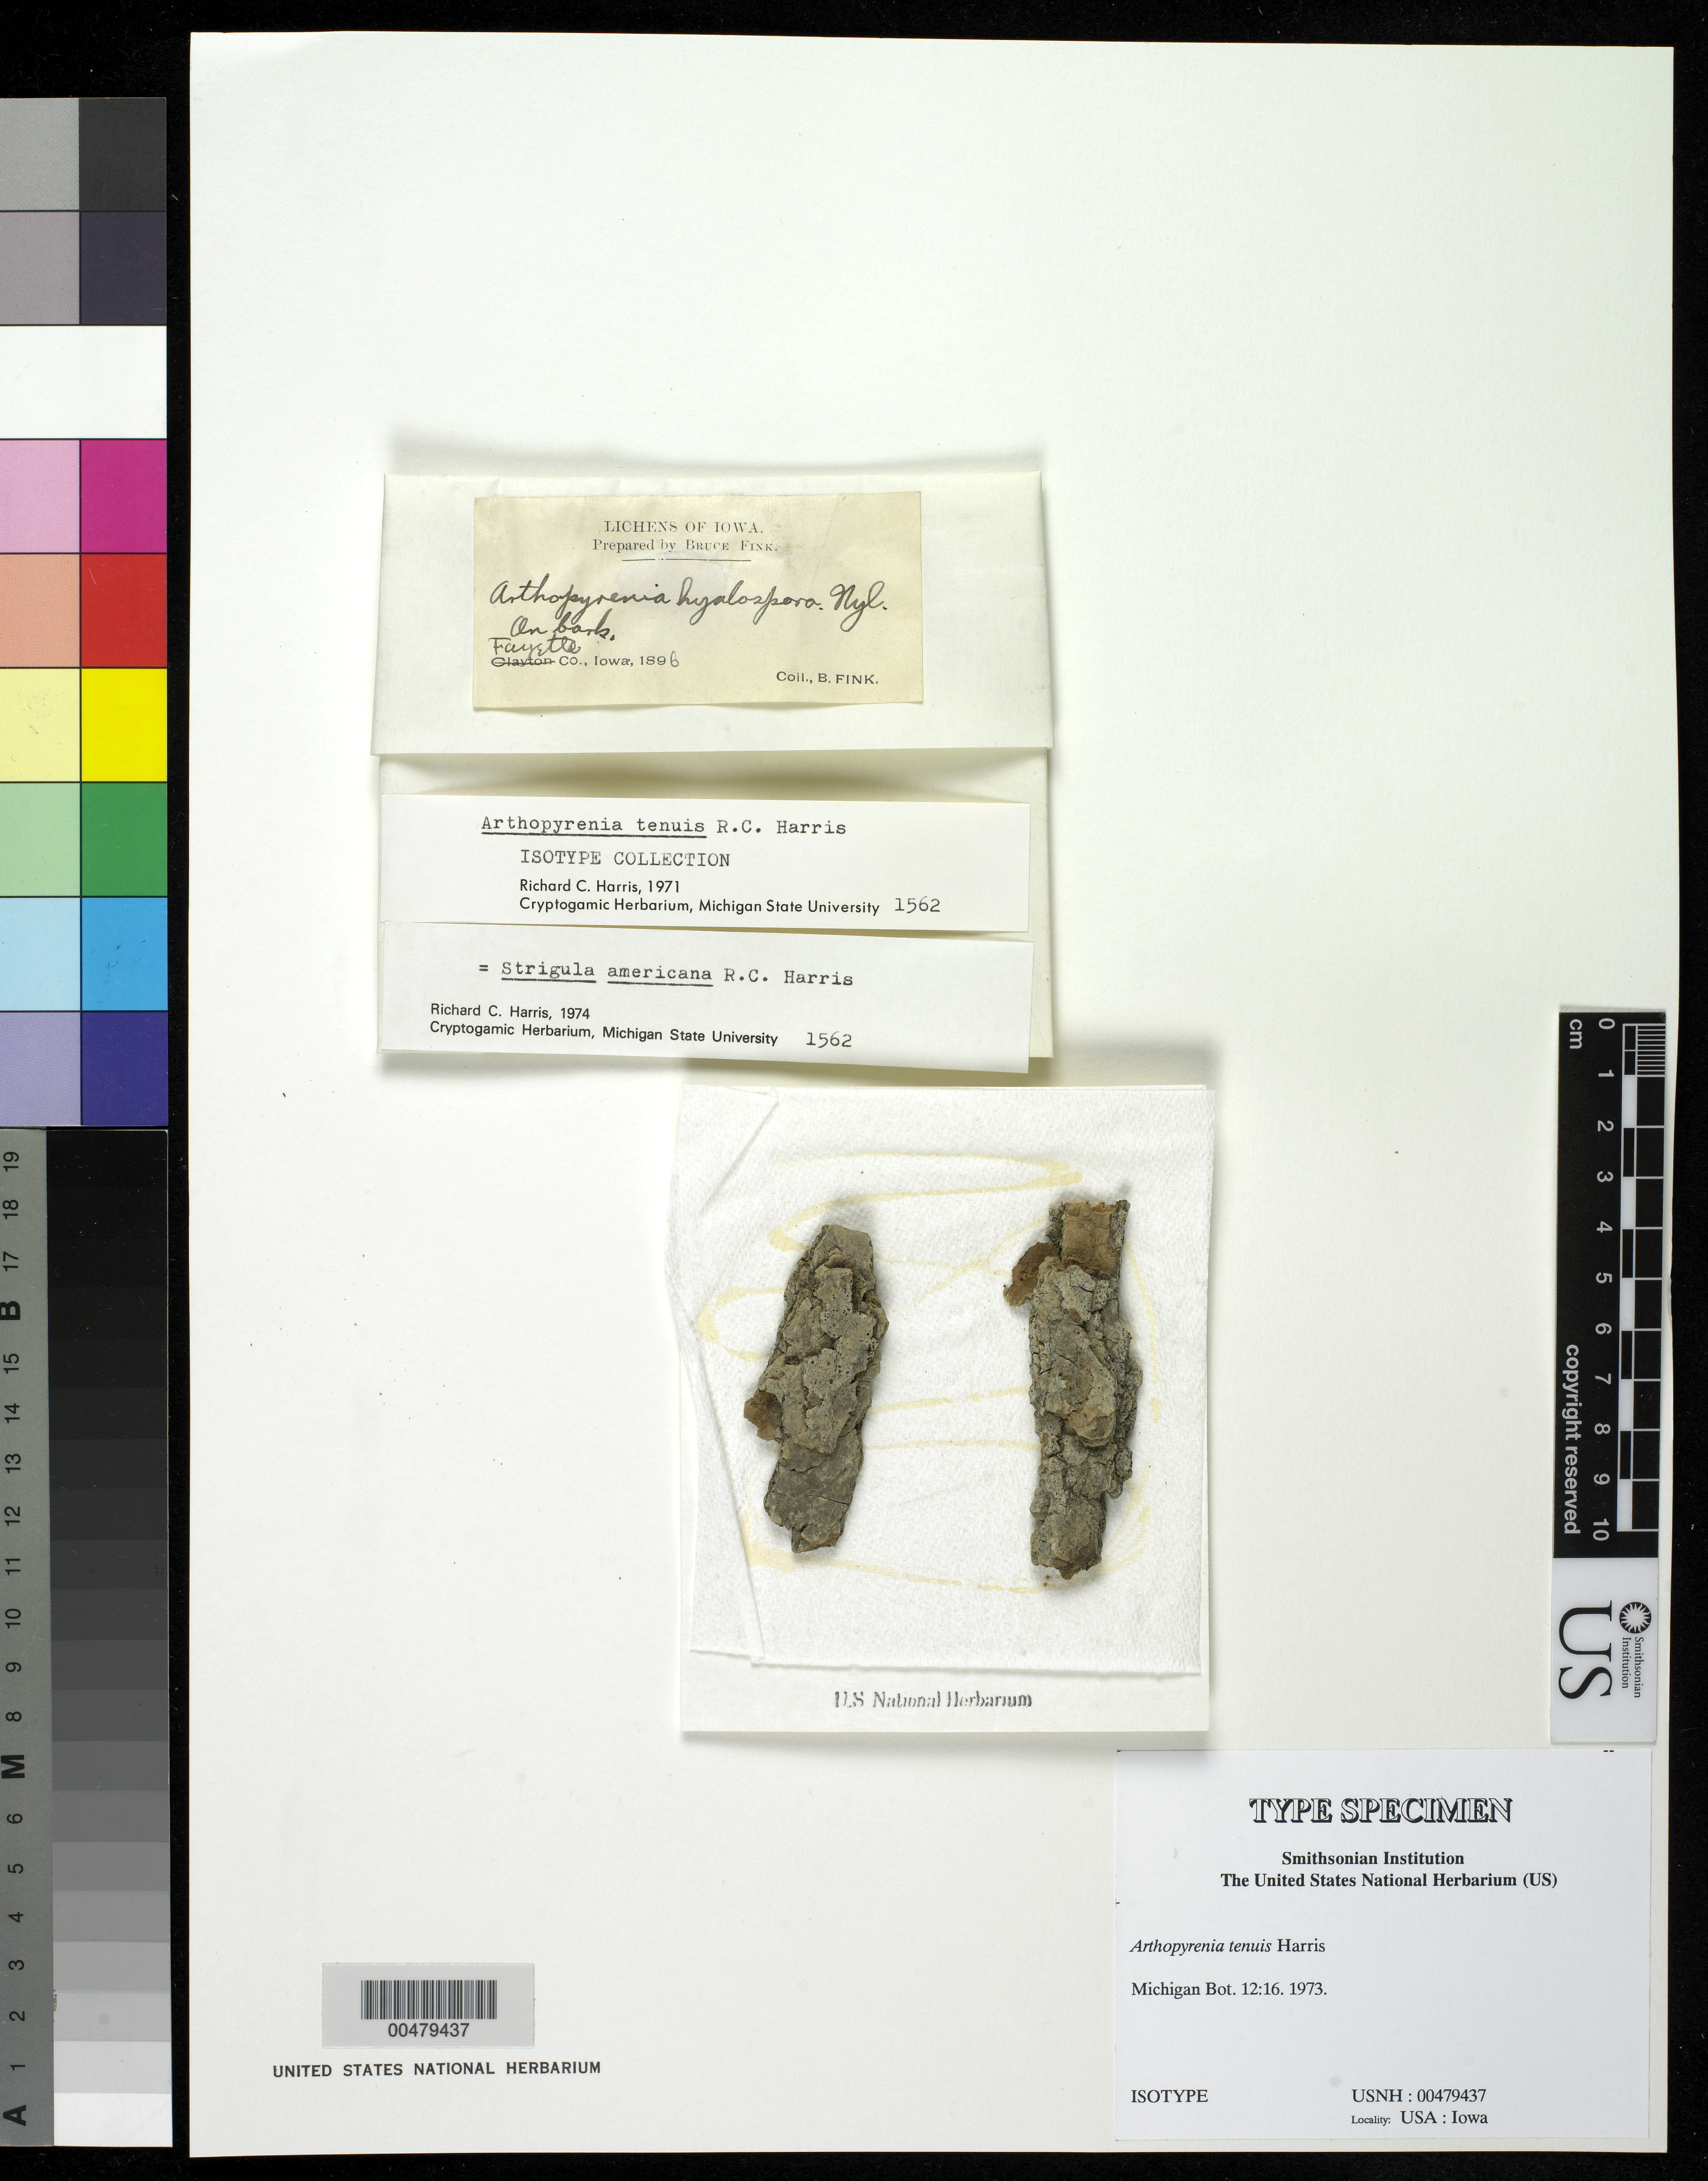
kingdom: Fungi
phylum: Ascomycota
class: Dothideomycetes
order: Pleosporales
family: Arthopyreniaceae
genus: Arthopyrenia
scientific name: Arthopyrenia tenuis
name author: R.C. Harris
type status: Isotype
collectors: B. Fink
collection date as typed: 1896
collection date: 1896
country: United States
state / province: Iowa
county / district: Fayette